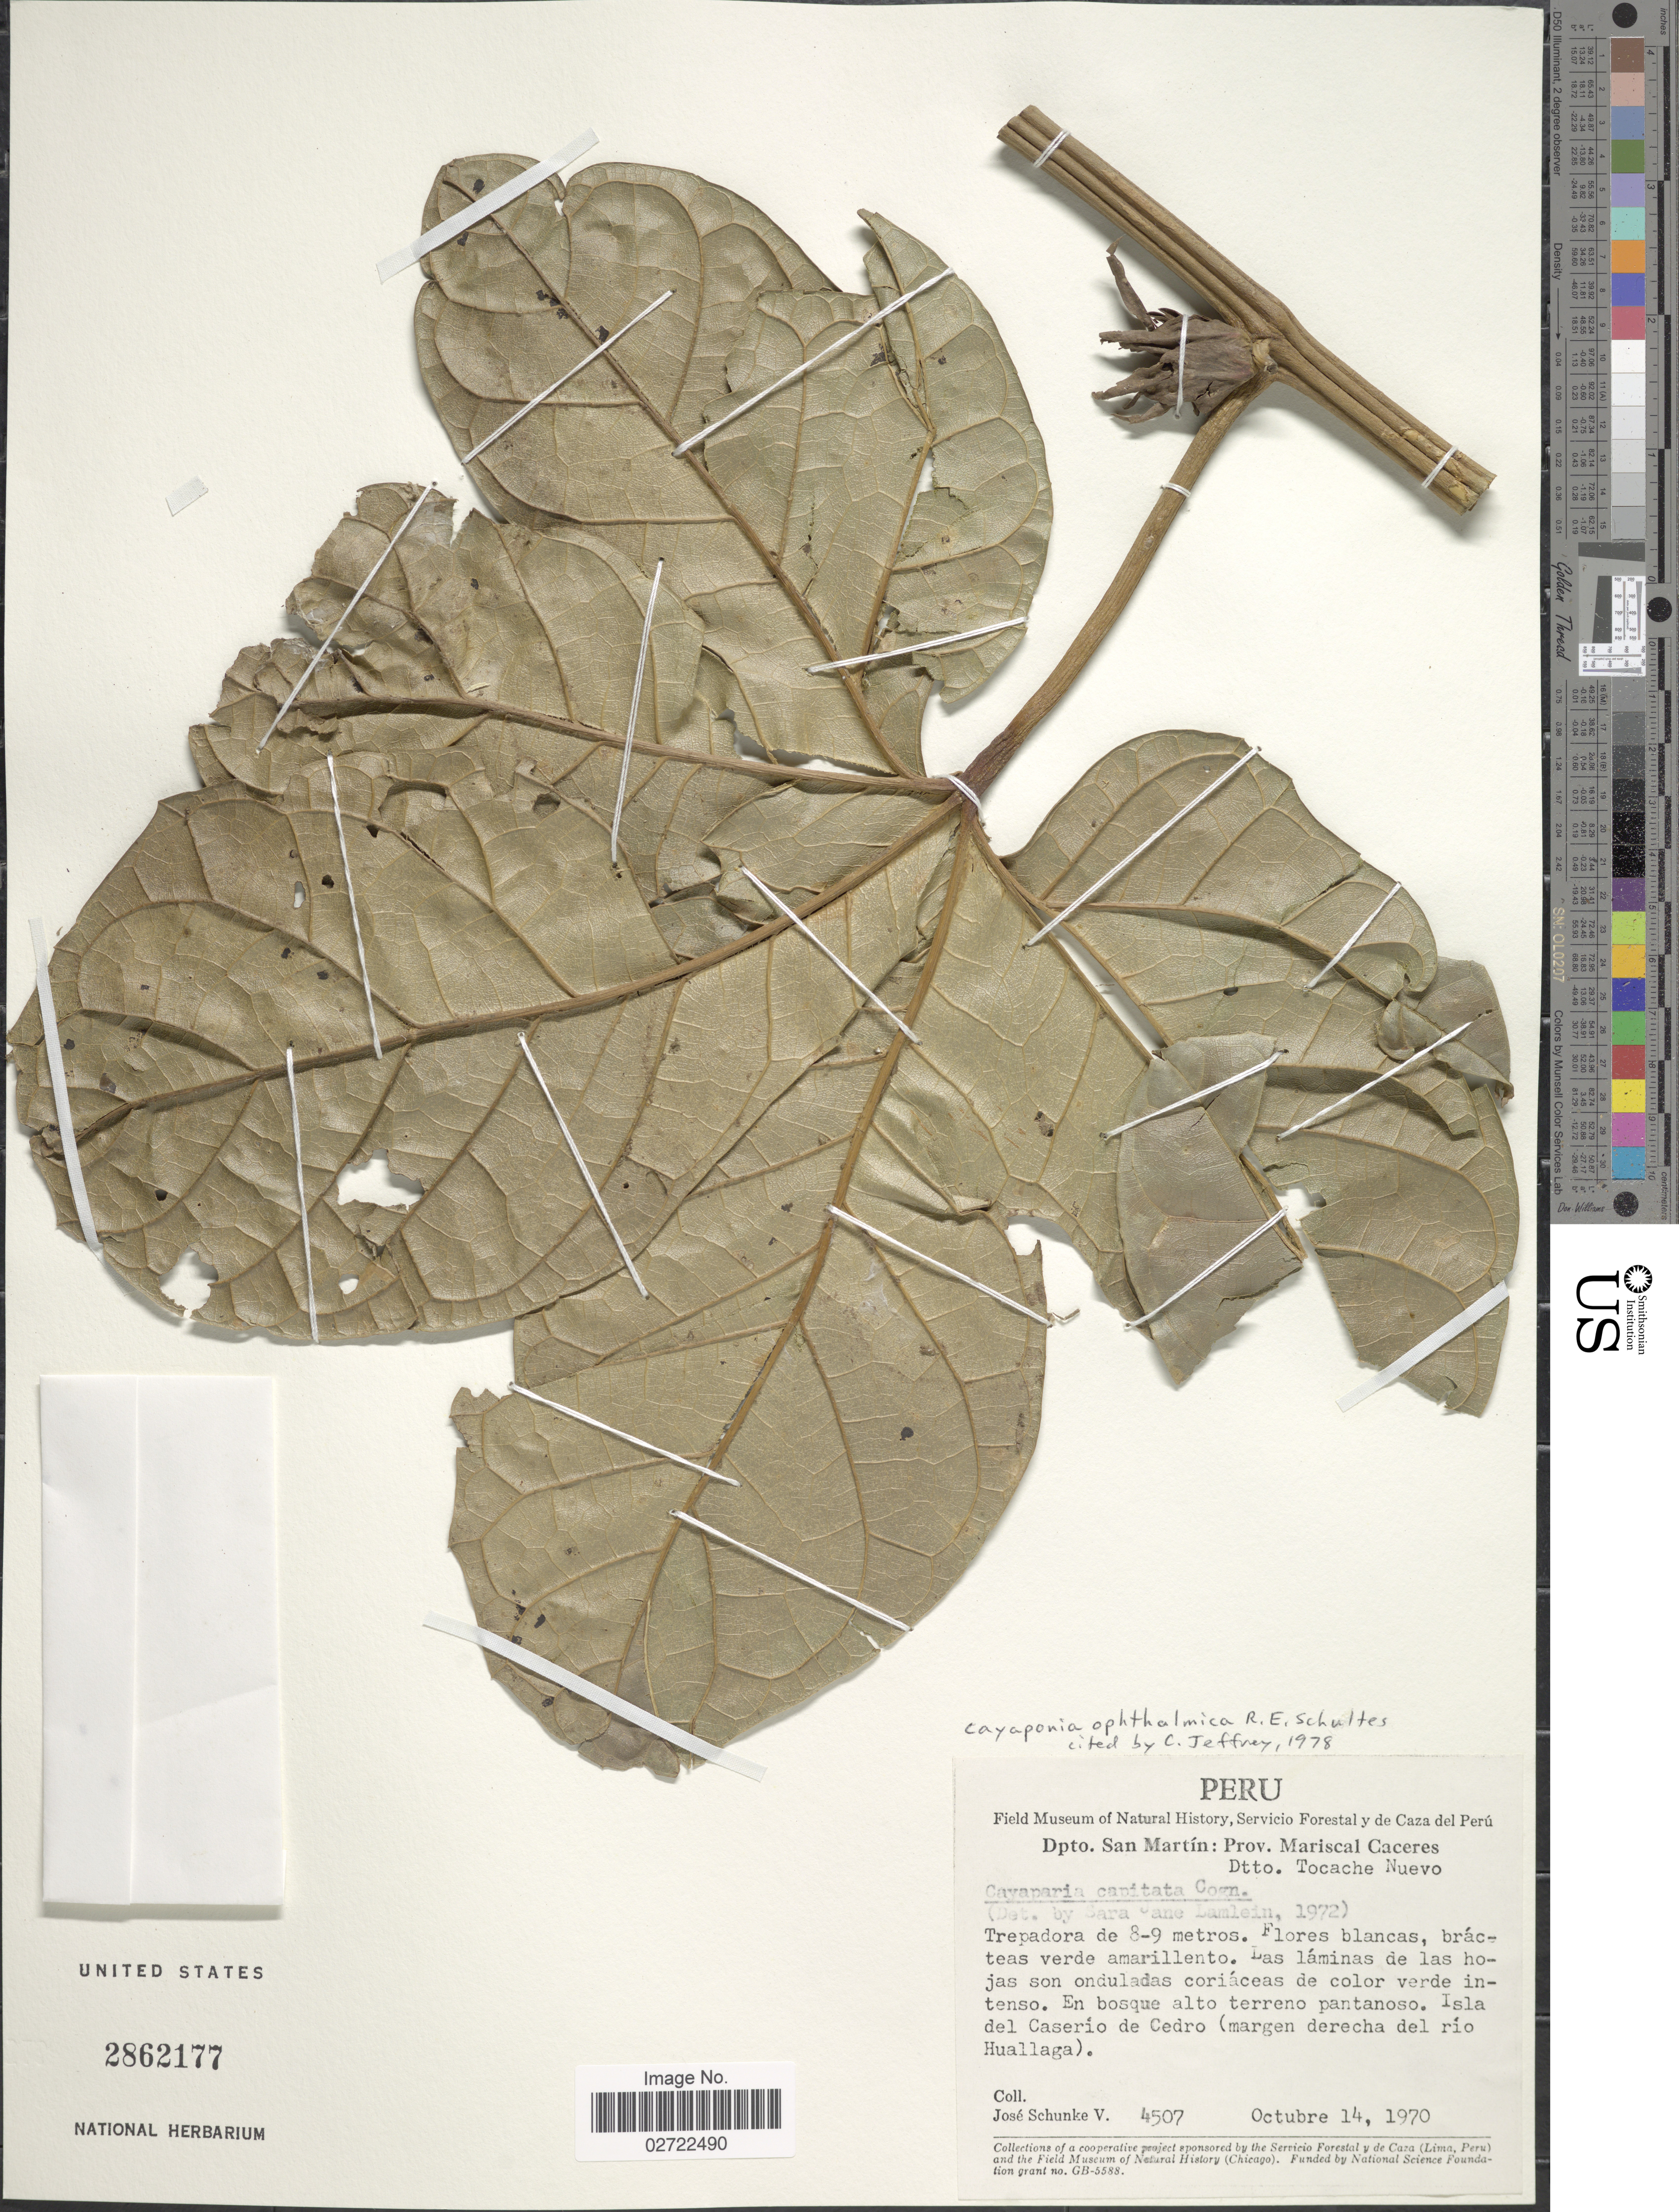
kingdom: Plantae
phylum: Tracheophyta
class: Magnoliopsida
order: Cucurbitales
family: Cucurbitaceae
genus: Cayaponia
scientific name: Cayaponia ophthalmica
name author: R.E. Schult.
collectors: J. Schunke Vigo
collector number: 4507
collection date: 1970-10-14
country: Peru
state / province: San Martín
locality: Dpto. San Martin: Prov. Mariscal Caceres, Dtto. Tocache Nuevo. En bosque alto terreno pantanoso. Isla del Caserio de Cedro (margen derecha del rio Huallaga)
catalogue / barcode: US 2862177